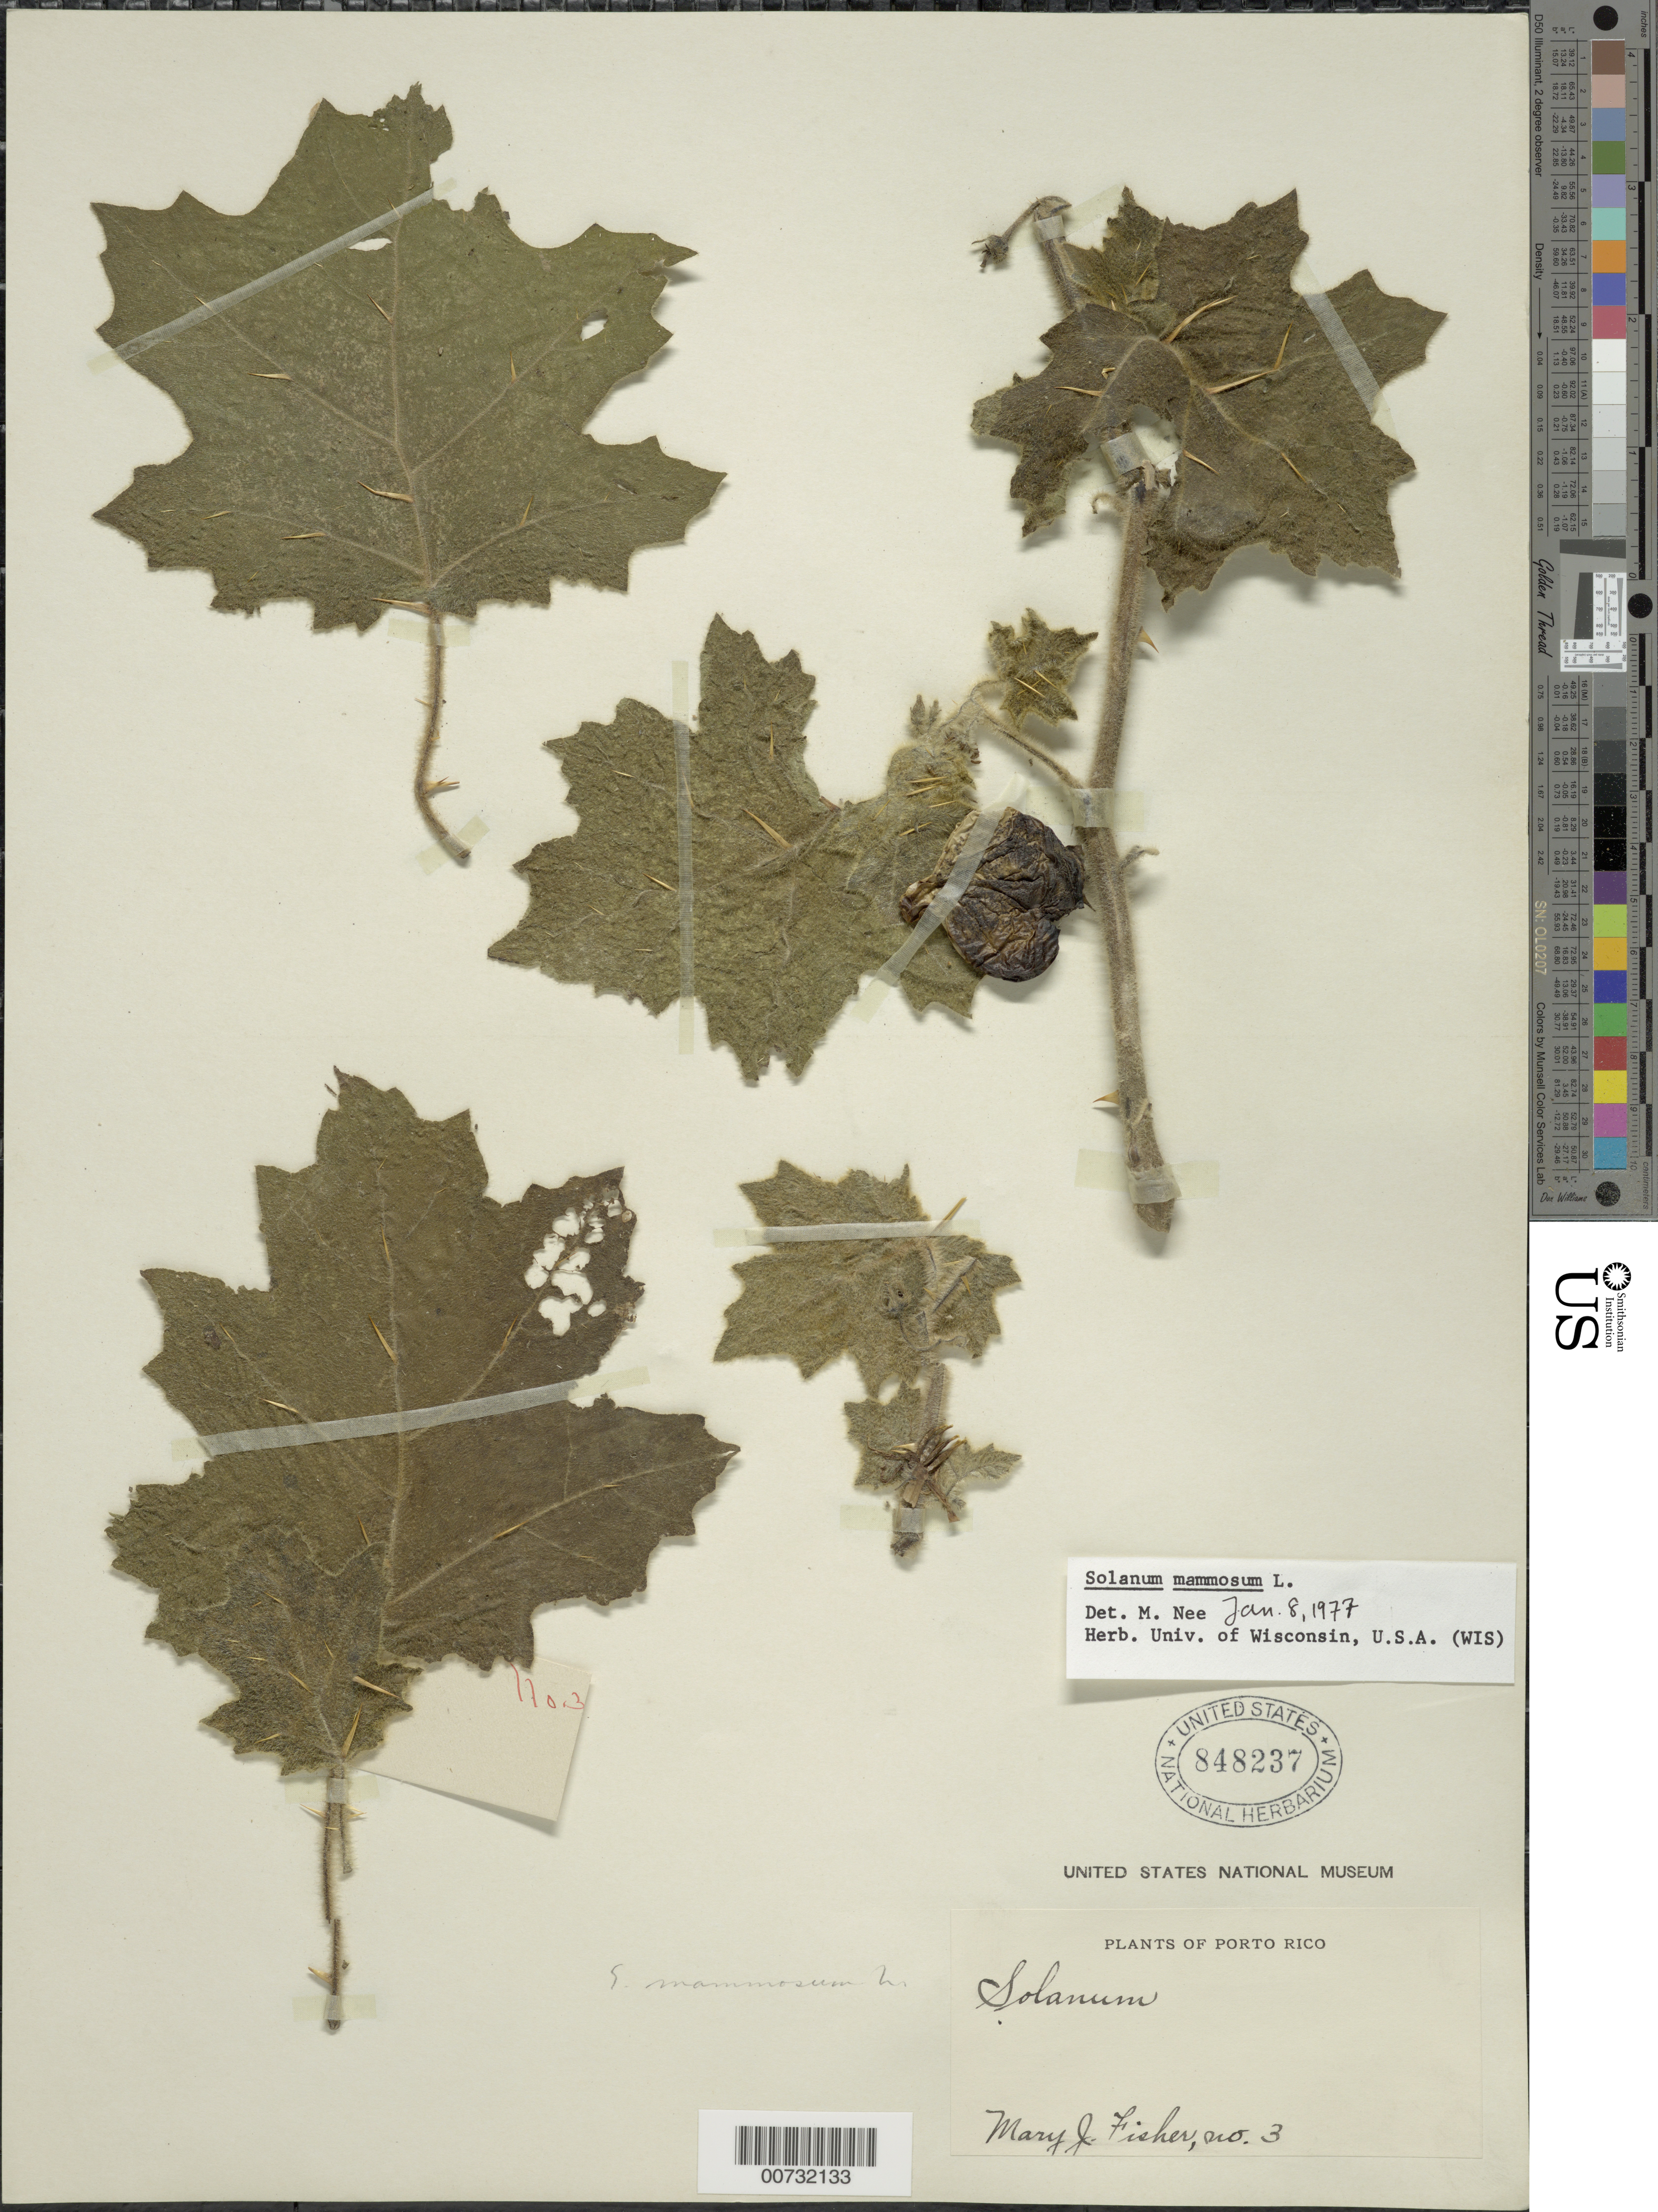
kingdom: Plantae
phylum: Tracheophyta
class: Magnoliopsida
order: Solanales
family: Solanaceae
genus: Solanum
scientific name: Solanum mammosum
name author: L.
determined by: Nee, Michael H.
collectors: M. J. Fisher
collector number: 3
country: Puerto Rico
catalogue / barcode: US 848237